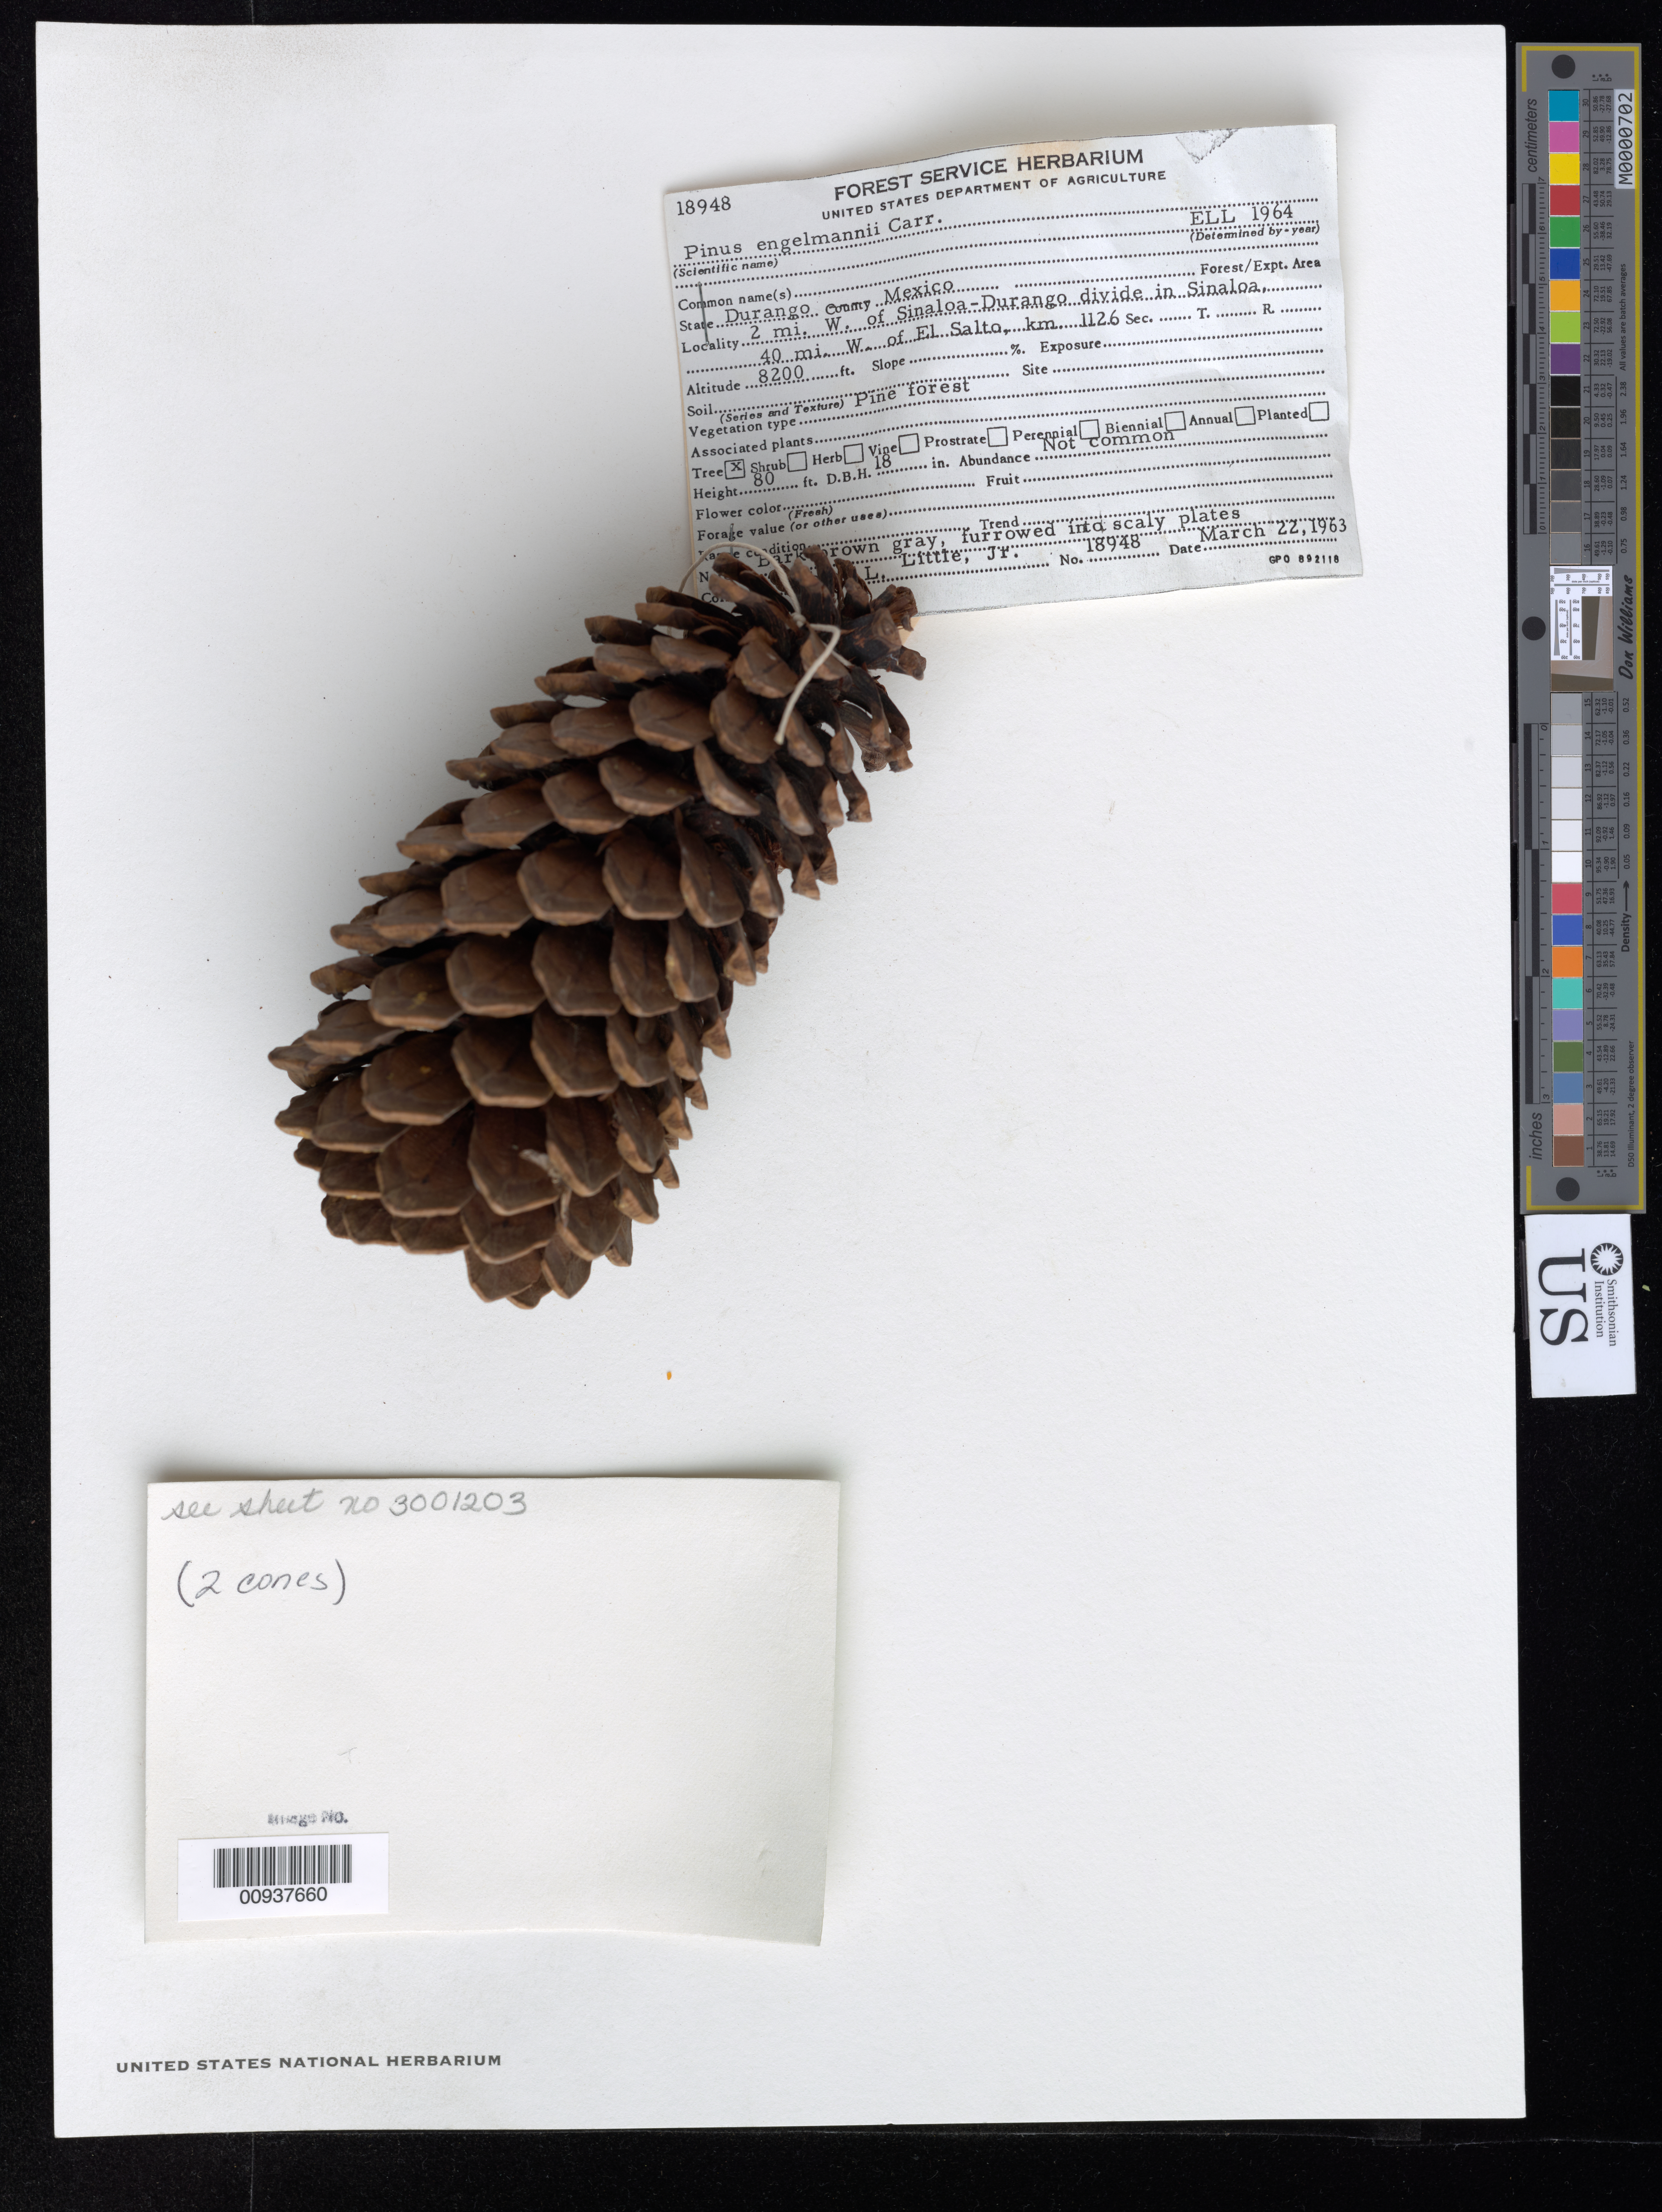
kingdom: Plantae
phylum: Tracheophyta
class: Pinopsida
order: Pinales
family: Pinaceae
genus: Pinus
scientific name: Pinus engelmannii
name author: Carrière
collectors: E. L. Little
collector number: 18948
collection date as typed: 22 Mar 1963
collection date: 1963-03-22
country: Mexico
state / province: Durango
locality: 2 mi. W of Sinaloa-Durango divide in Sinaloa; 40 mi. W of El Salto, km. 1126.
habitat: Pine forest.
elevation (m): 2499